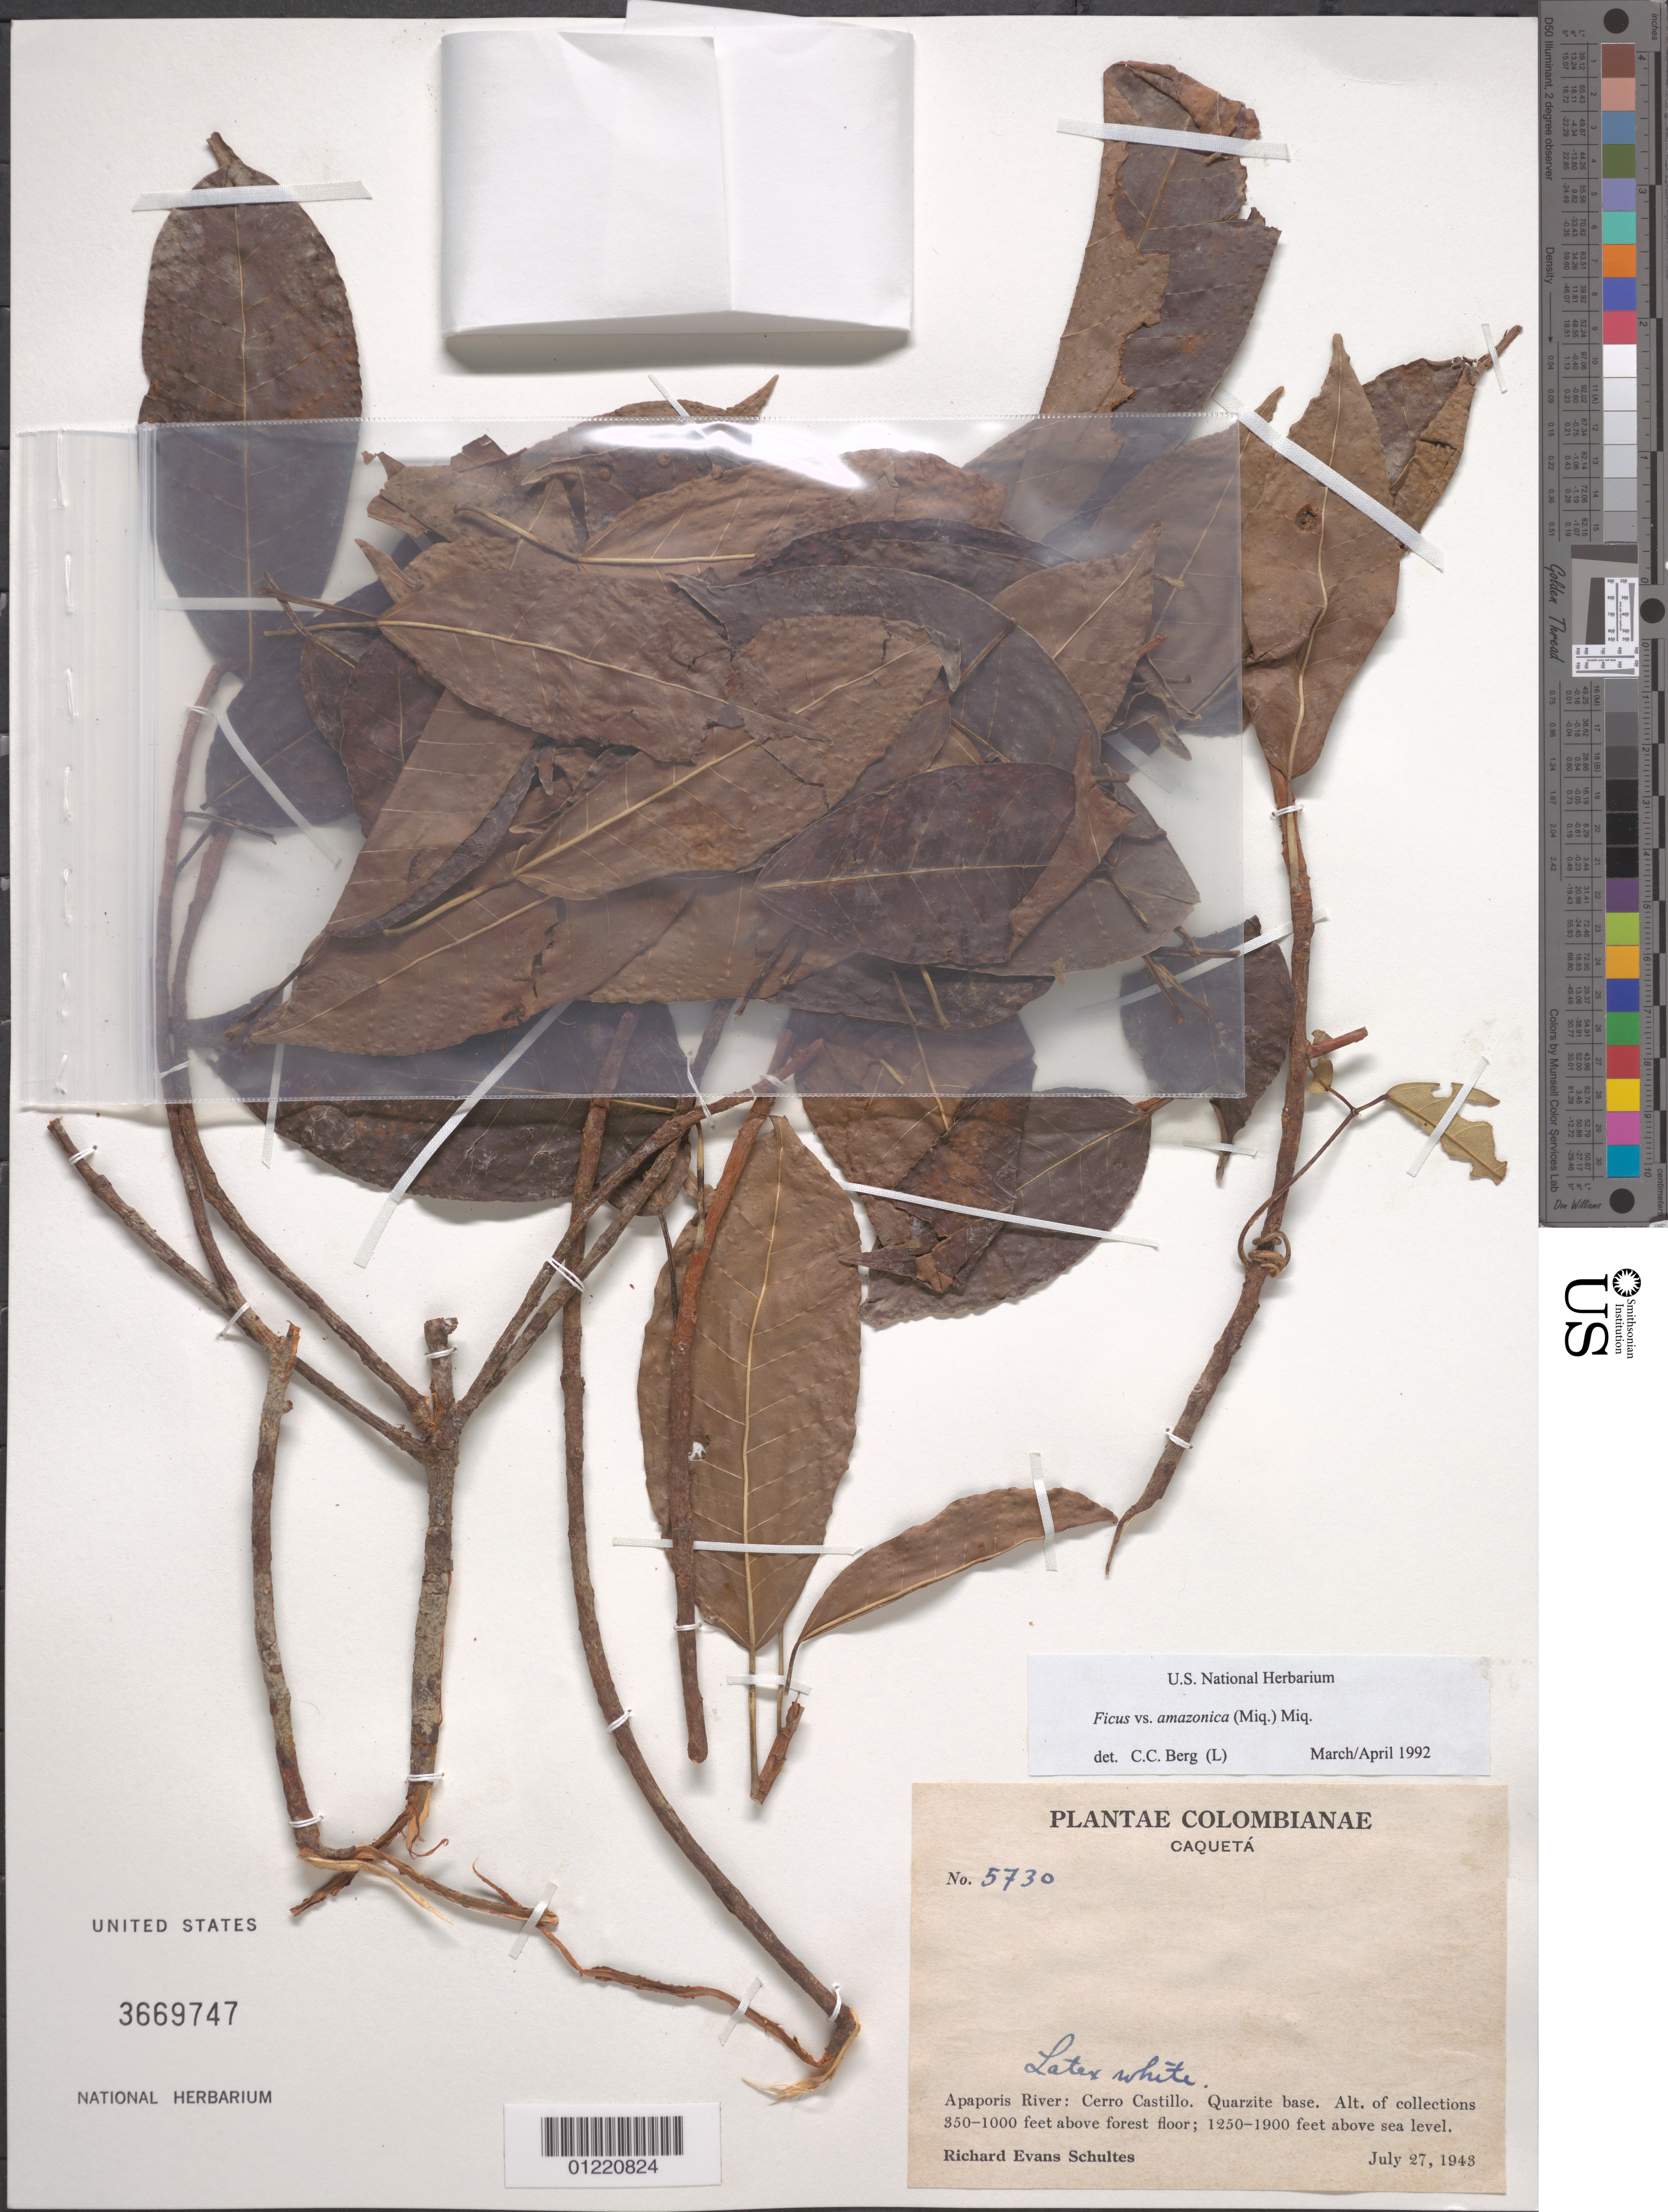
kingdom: Plantae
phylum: Tracheophyta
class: Magnoliopsida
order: Rosales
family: Moraceae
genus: Ficus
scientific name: Ficus amazonica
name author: (Miq.) Miq.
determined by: Berg, C. C.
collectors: R. E. Schultes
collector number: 5730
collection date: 1943-07-27/1943-09-27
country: Colombia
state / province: Caquetá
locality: Apaporis River: Cerro Castillo. Quarzite base.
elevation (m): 1250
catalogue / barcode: US 3669747